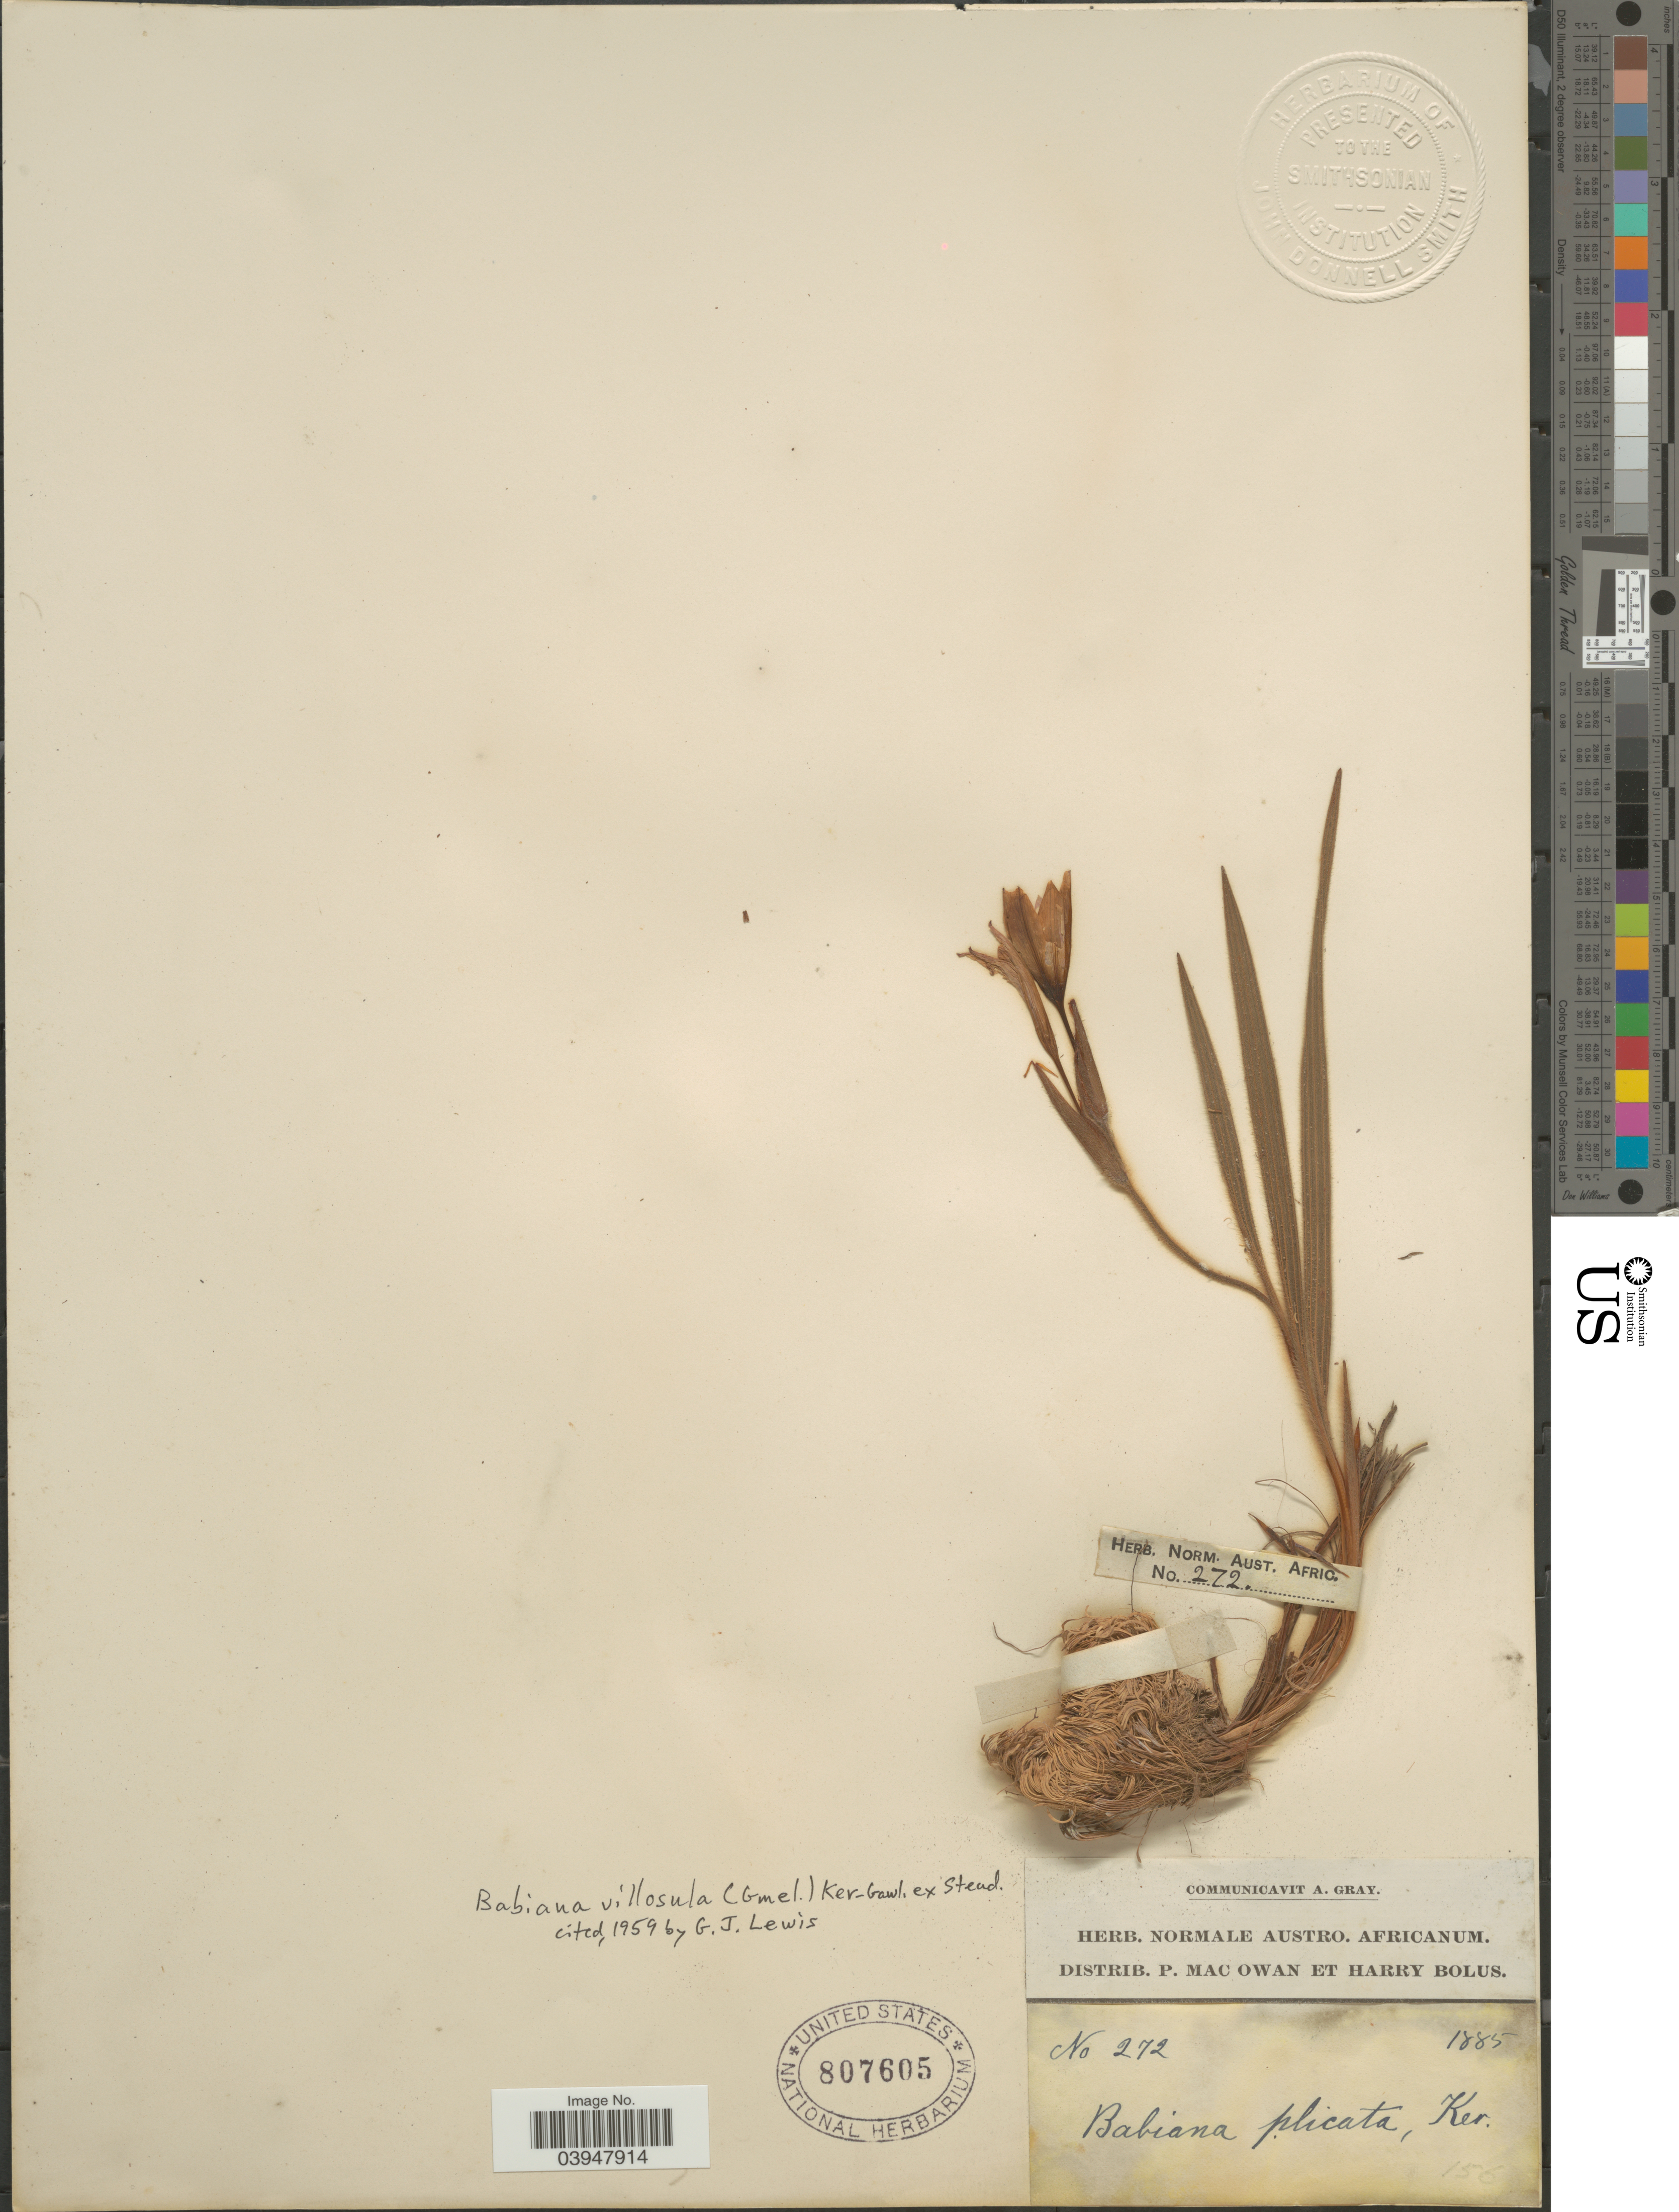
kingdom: Plantae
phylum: Tracheophyta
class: Liliopsida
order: Asparagales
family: Iridaceae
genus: Babiana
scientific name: Babiana villosula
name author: (J.F. Gmel.) Ker Gawl. ex Steud.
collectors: P. MacOwan & H. Bolus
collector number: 272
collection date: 1885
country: South Africa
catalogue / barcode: US 807605